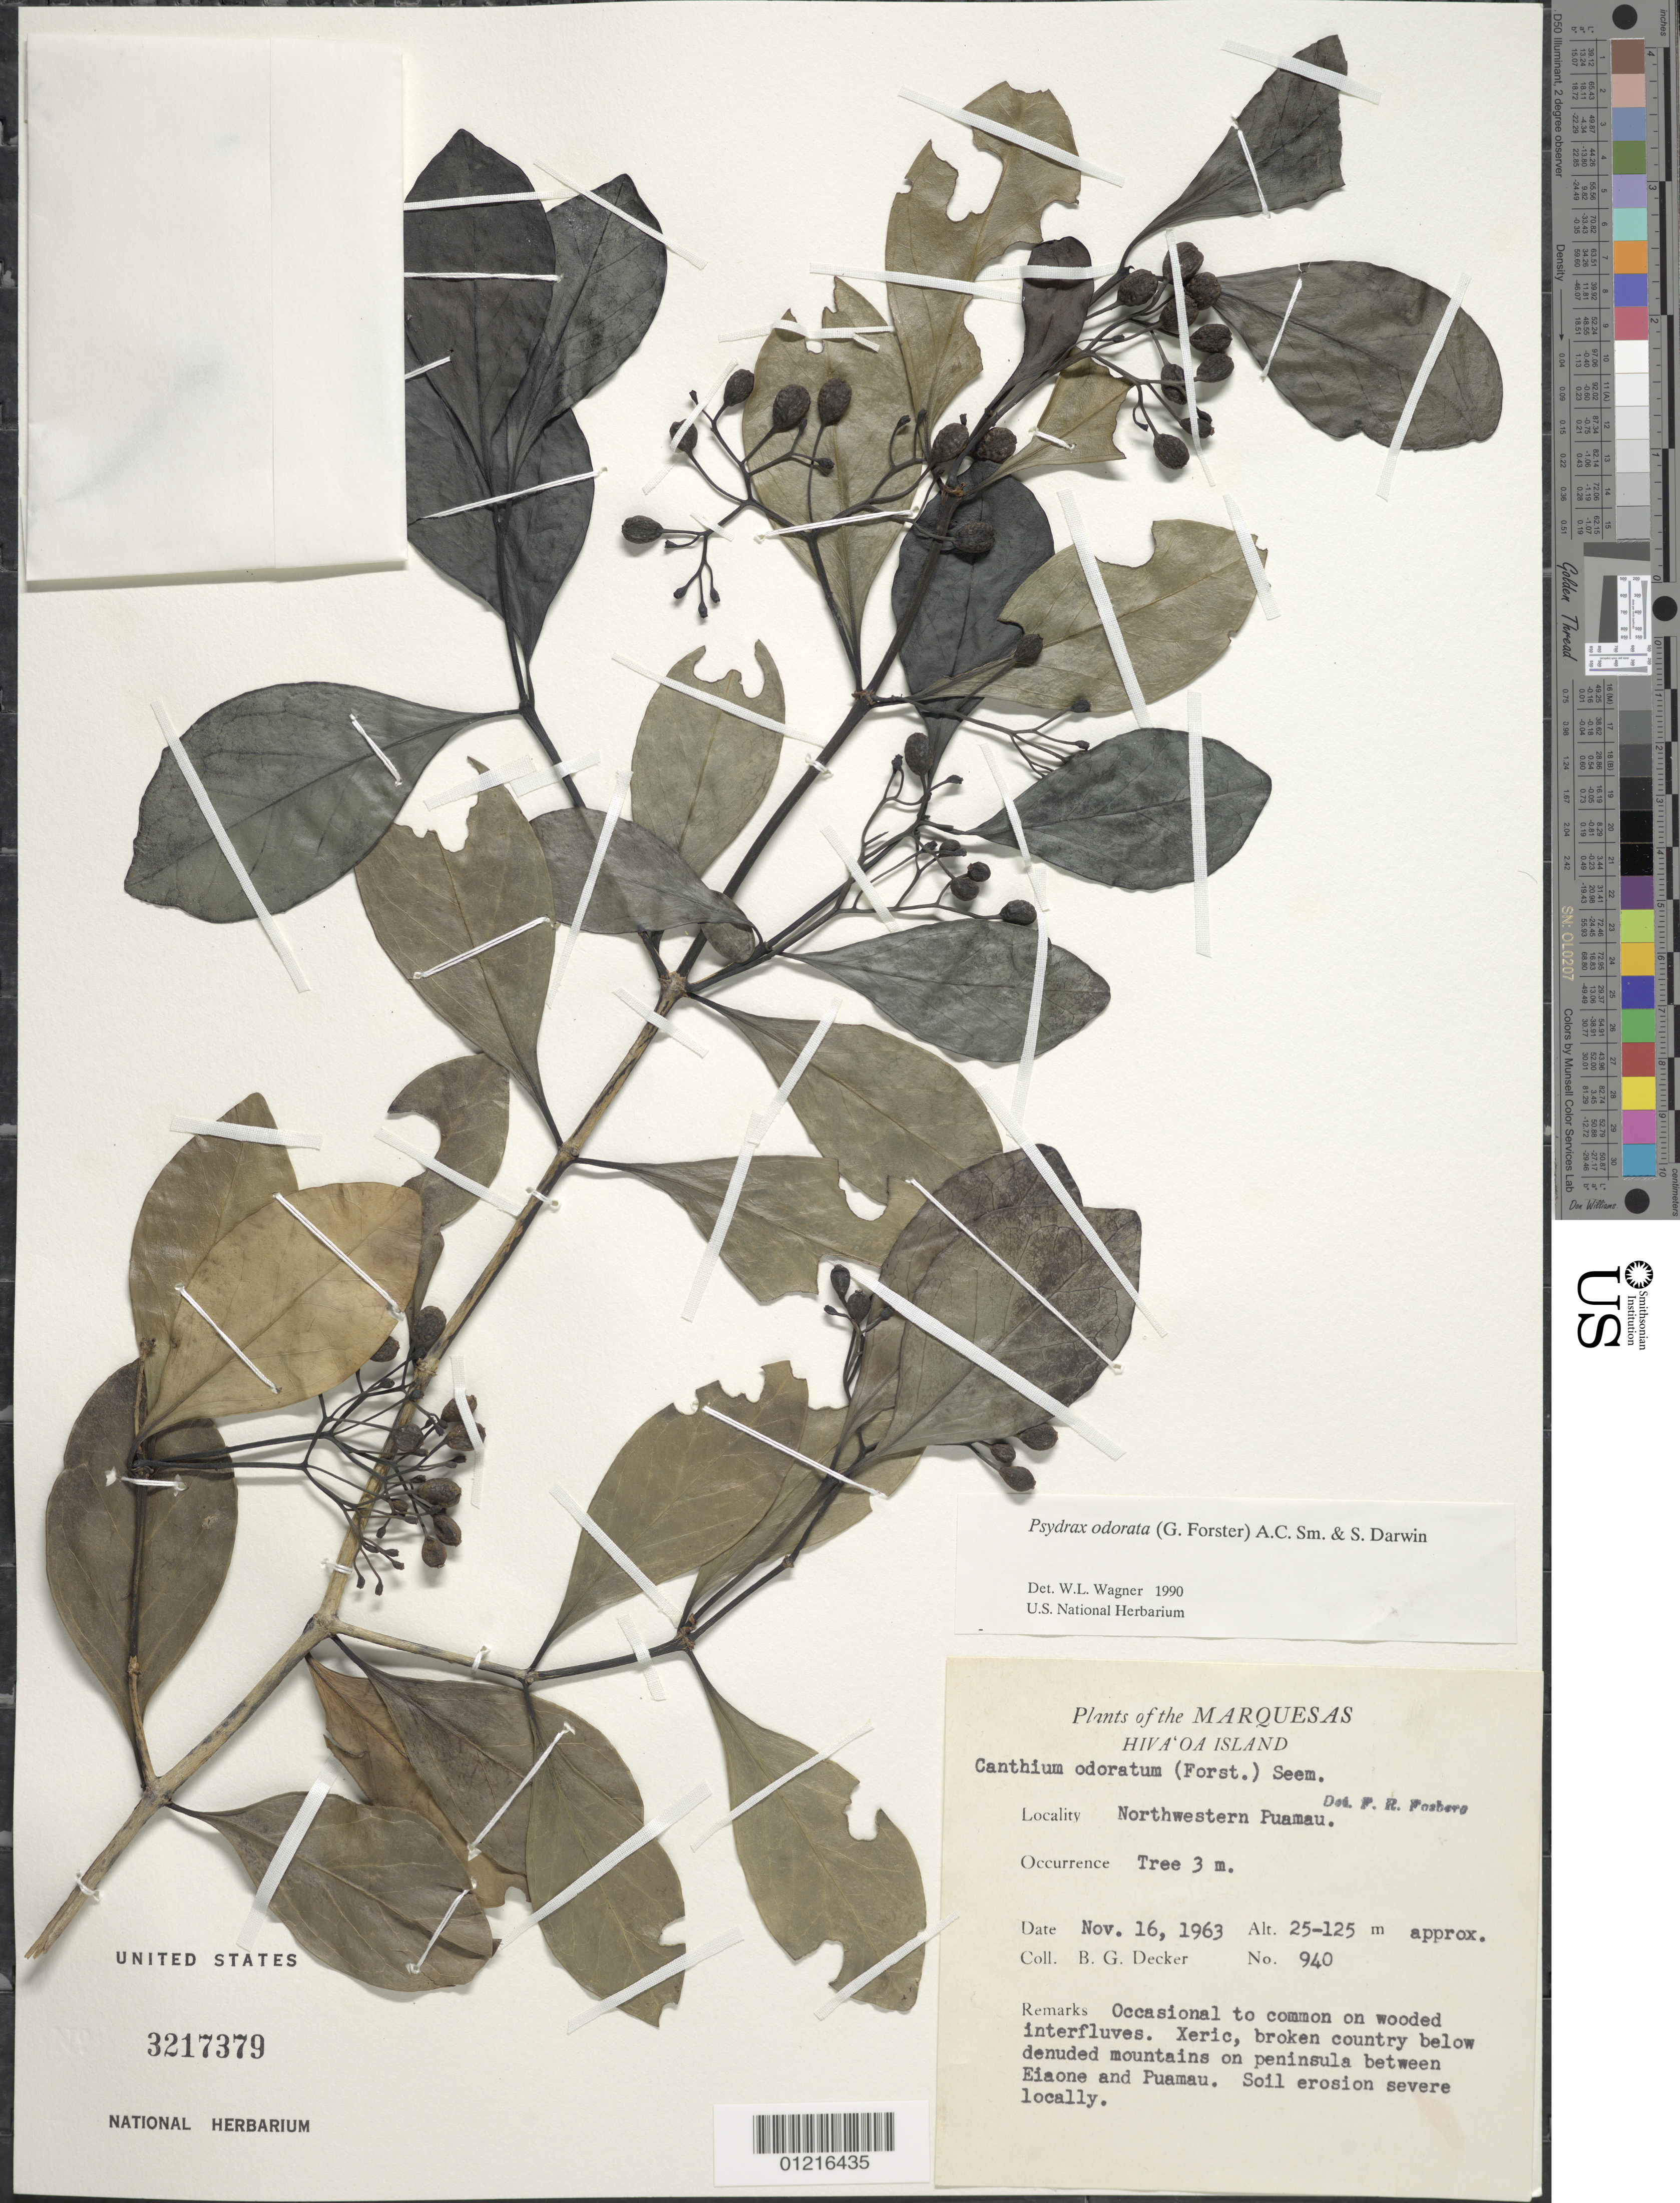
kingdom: Plantae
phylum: Tracheophyta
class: Magnoliopsida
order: Gentianales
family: Rubiaceae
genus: Psydrax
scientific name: Psydrax odorata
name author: (G. Forst.) A.C. Sm. & S.P. Darwin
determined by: Wagner, W. L., (BOT), Smithsonian Institution - National Museum of Natural History (UNITED STATES)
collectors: B. G. Decker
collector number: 940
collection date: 1963-11-16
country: French Polynesia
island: Hiva Oa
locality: NW Puamau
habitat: Occasional to common on wooded interfluves. Xeric, broken country below denuded mountains on peninsula between Eiaone and Puamau. Soil erosion severe locally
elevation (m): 25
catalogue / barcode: US 3217379